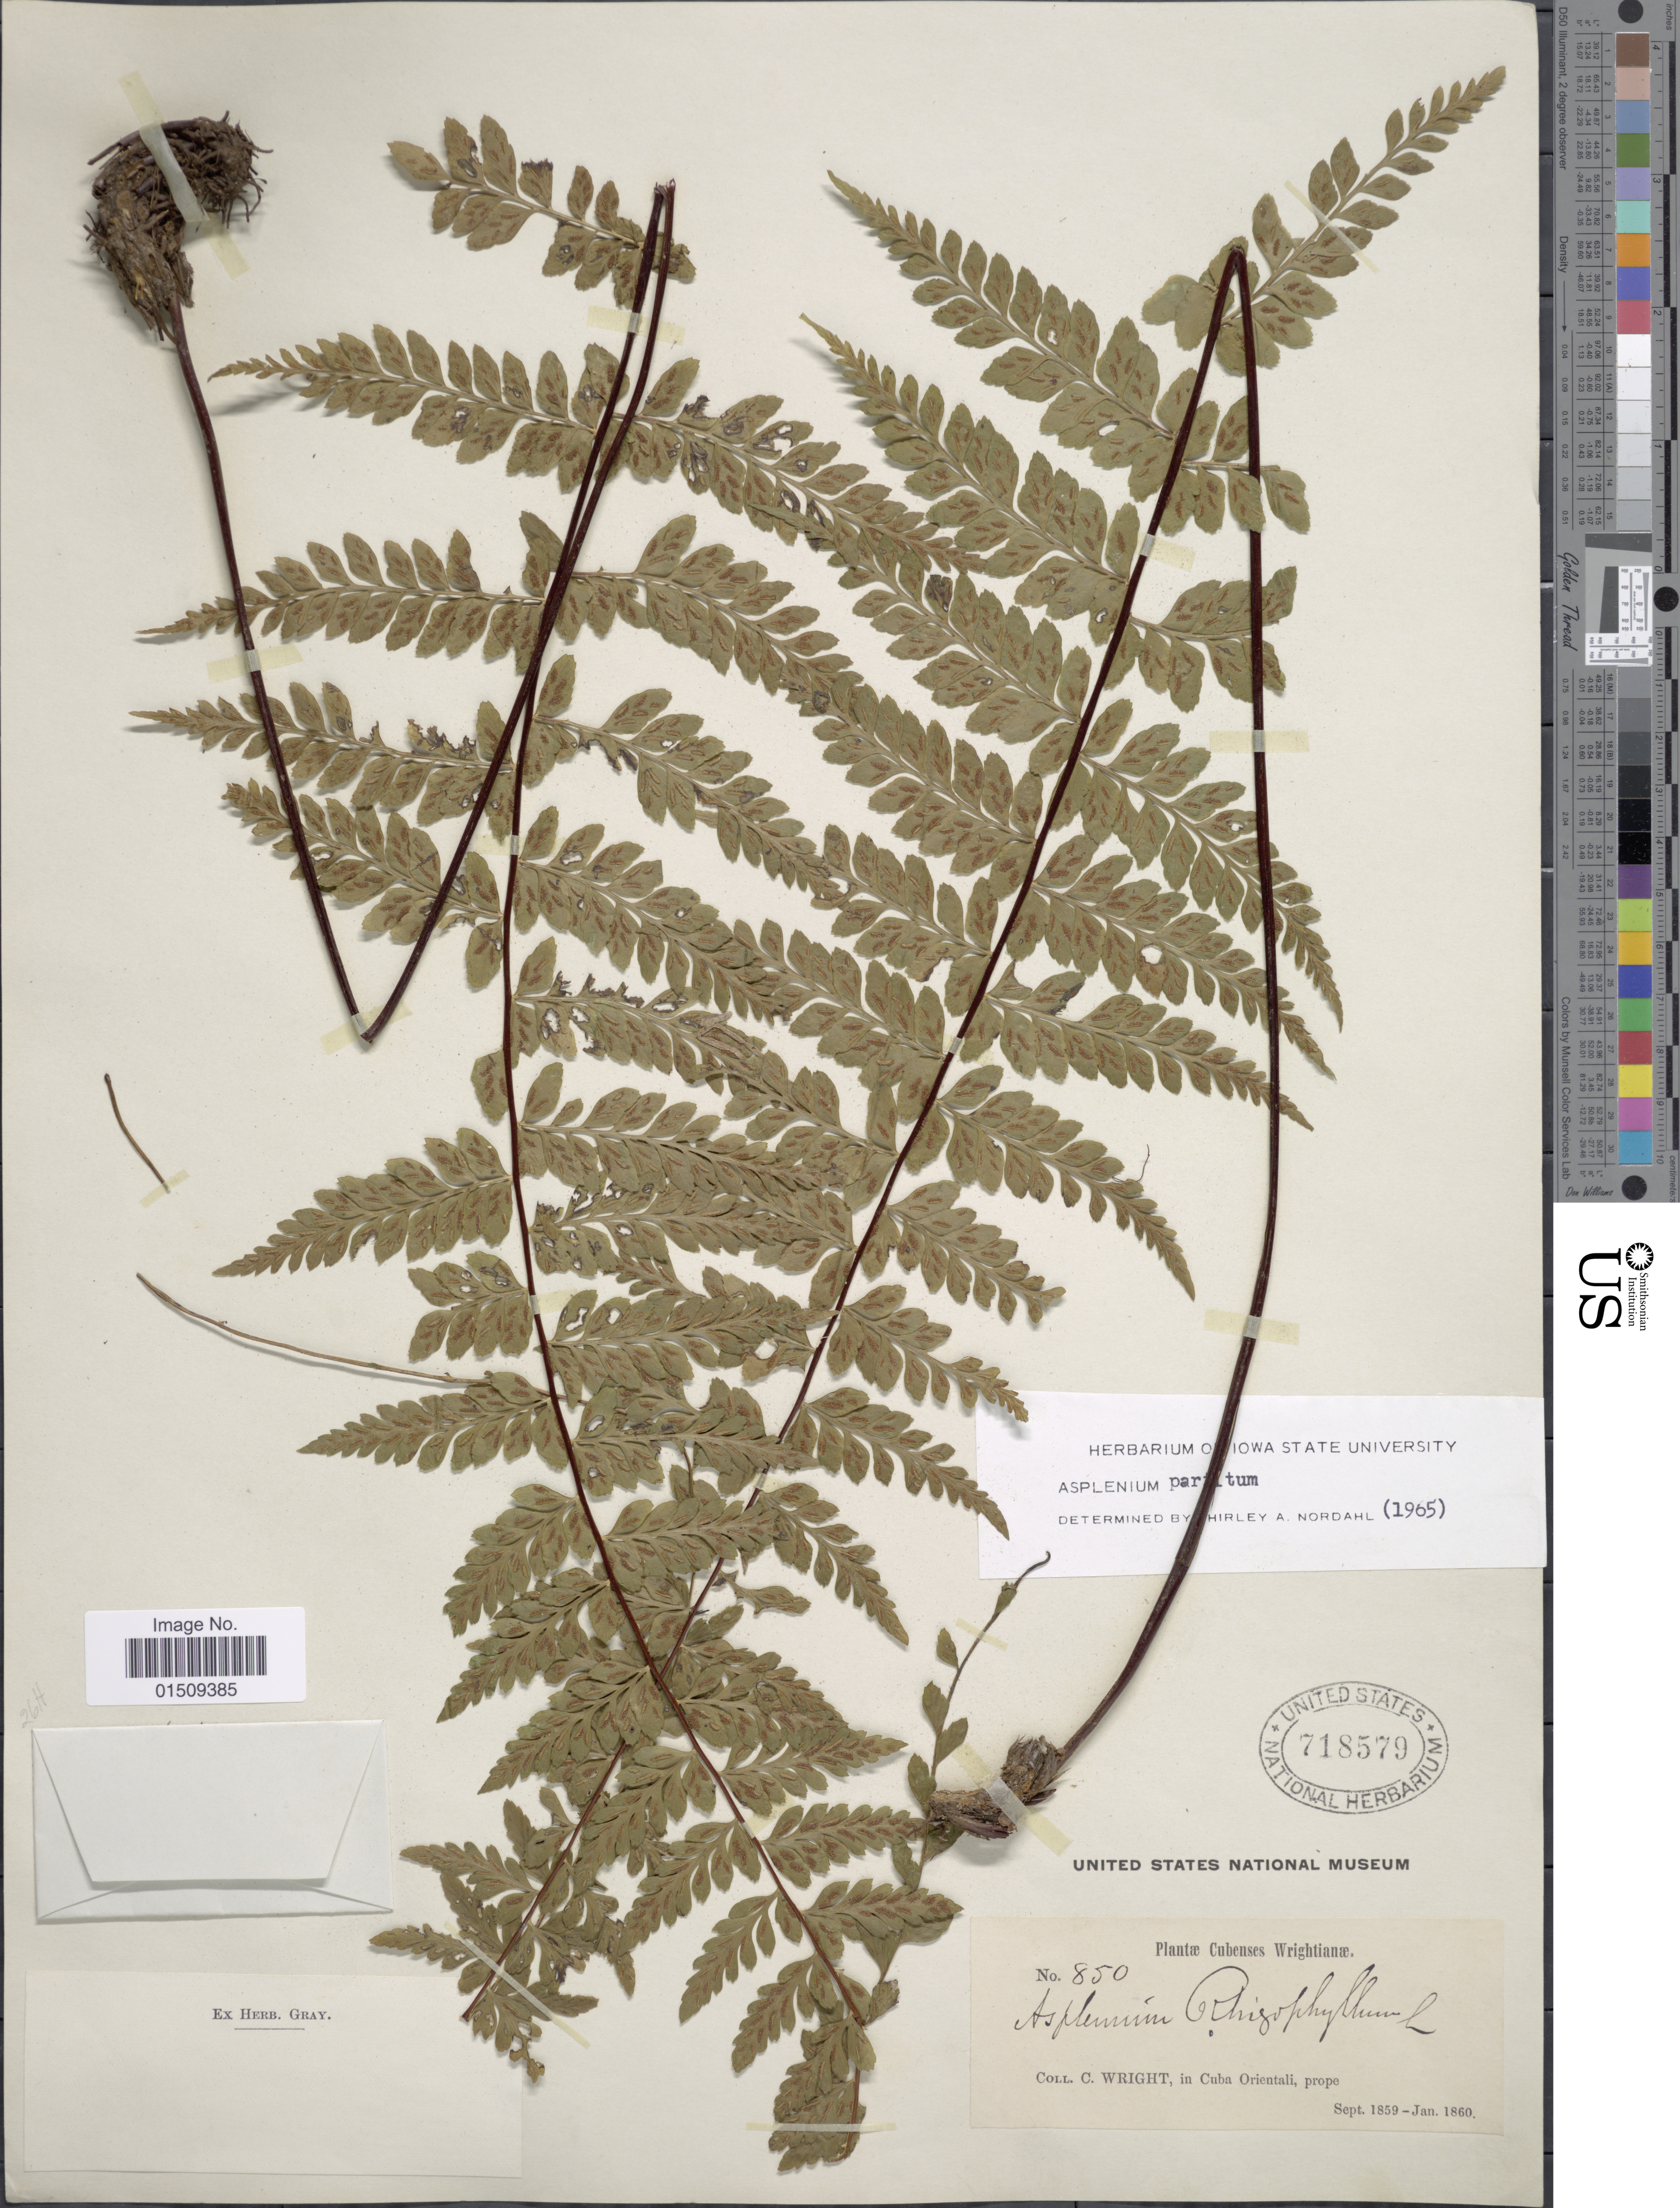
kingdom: Plantae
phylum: Tracheophyta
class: Polypodiopsida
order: Polypodiales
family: Aspleniaceae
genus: Asplenium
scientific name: Asplenium radicans var. dentatum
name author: (Klotzsch) Bonap.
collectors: C. Wright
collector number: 850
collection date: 1859-09/1860-01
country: Cuba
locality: Cubenses, in Cuba Orientali, prope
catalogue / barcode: US 718579